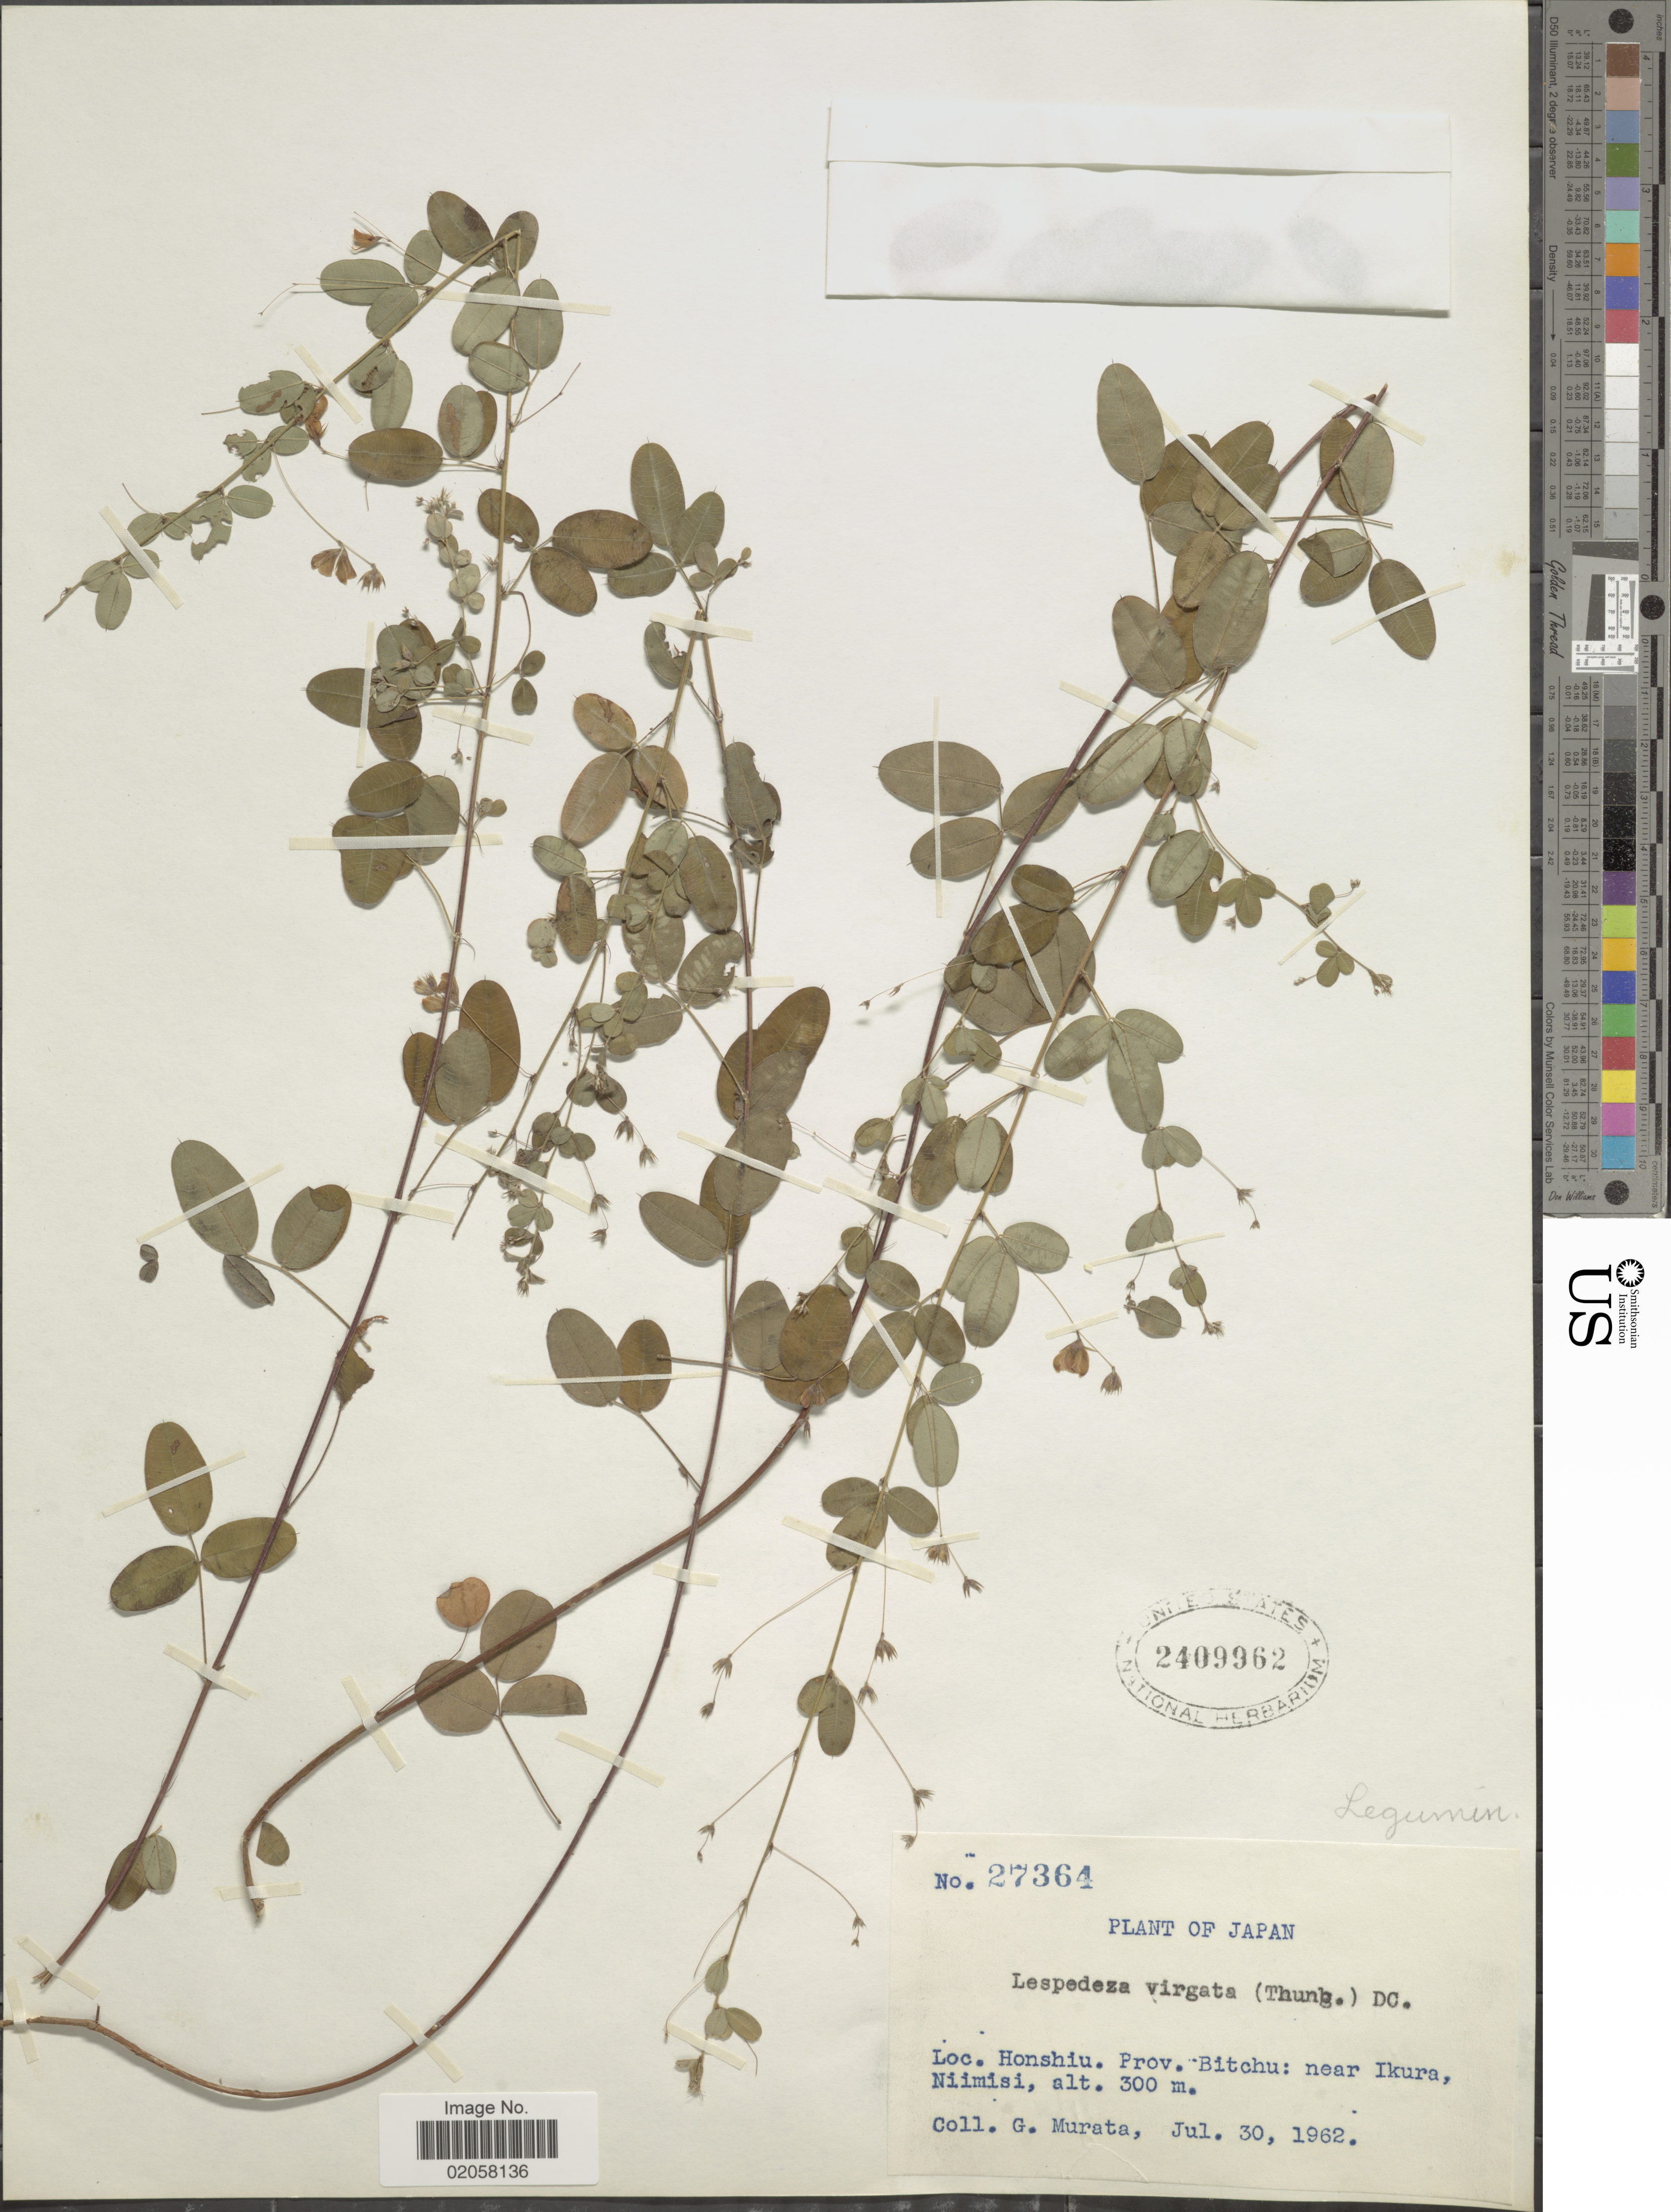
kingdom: Plantae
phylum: Tracheophyta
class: Magnoliopsida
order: Fabales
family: Fabaceae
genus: Lespedeza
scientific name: Lespedeza virgata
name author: (Thunb.) DC.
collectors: G. Murata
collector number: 27364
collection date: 1962-07-30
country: Japan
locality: Honshiu. Prov. Bitchu: near Ikura Niimisi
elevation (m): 300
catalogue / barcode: US 2409962